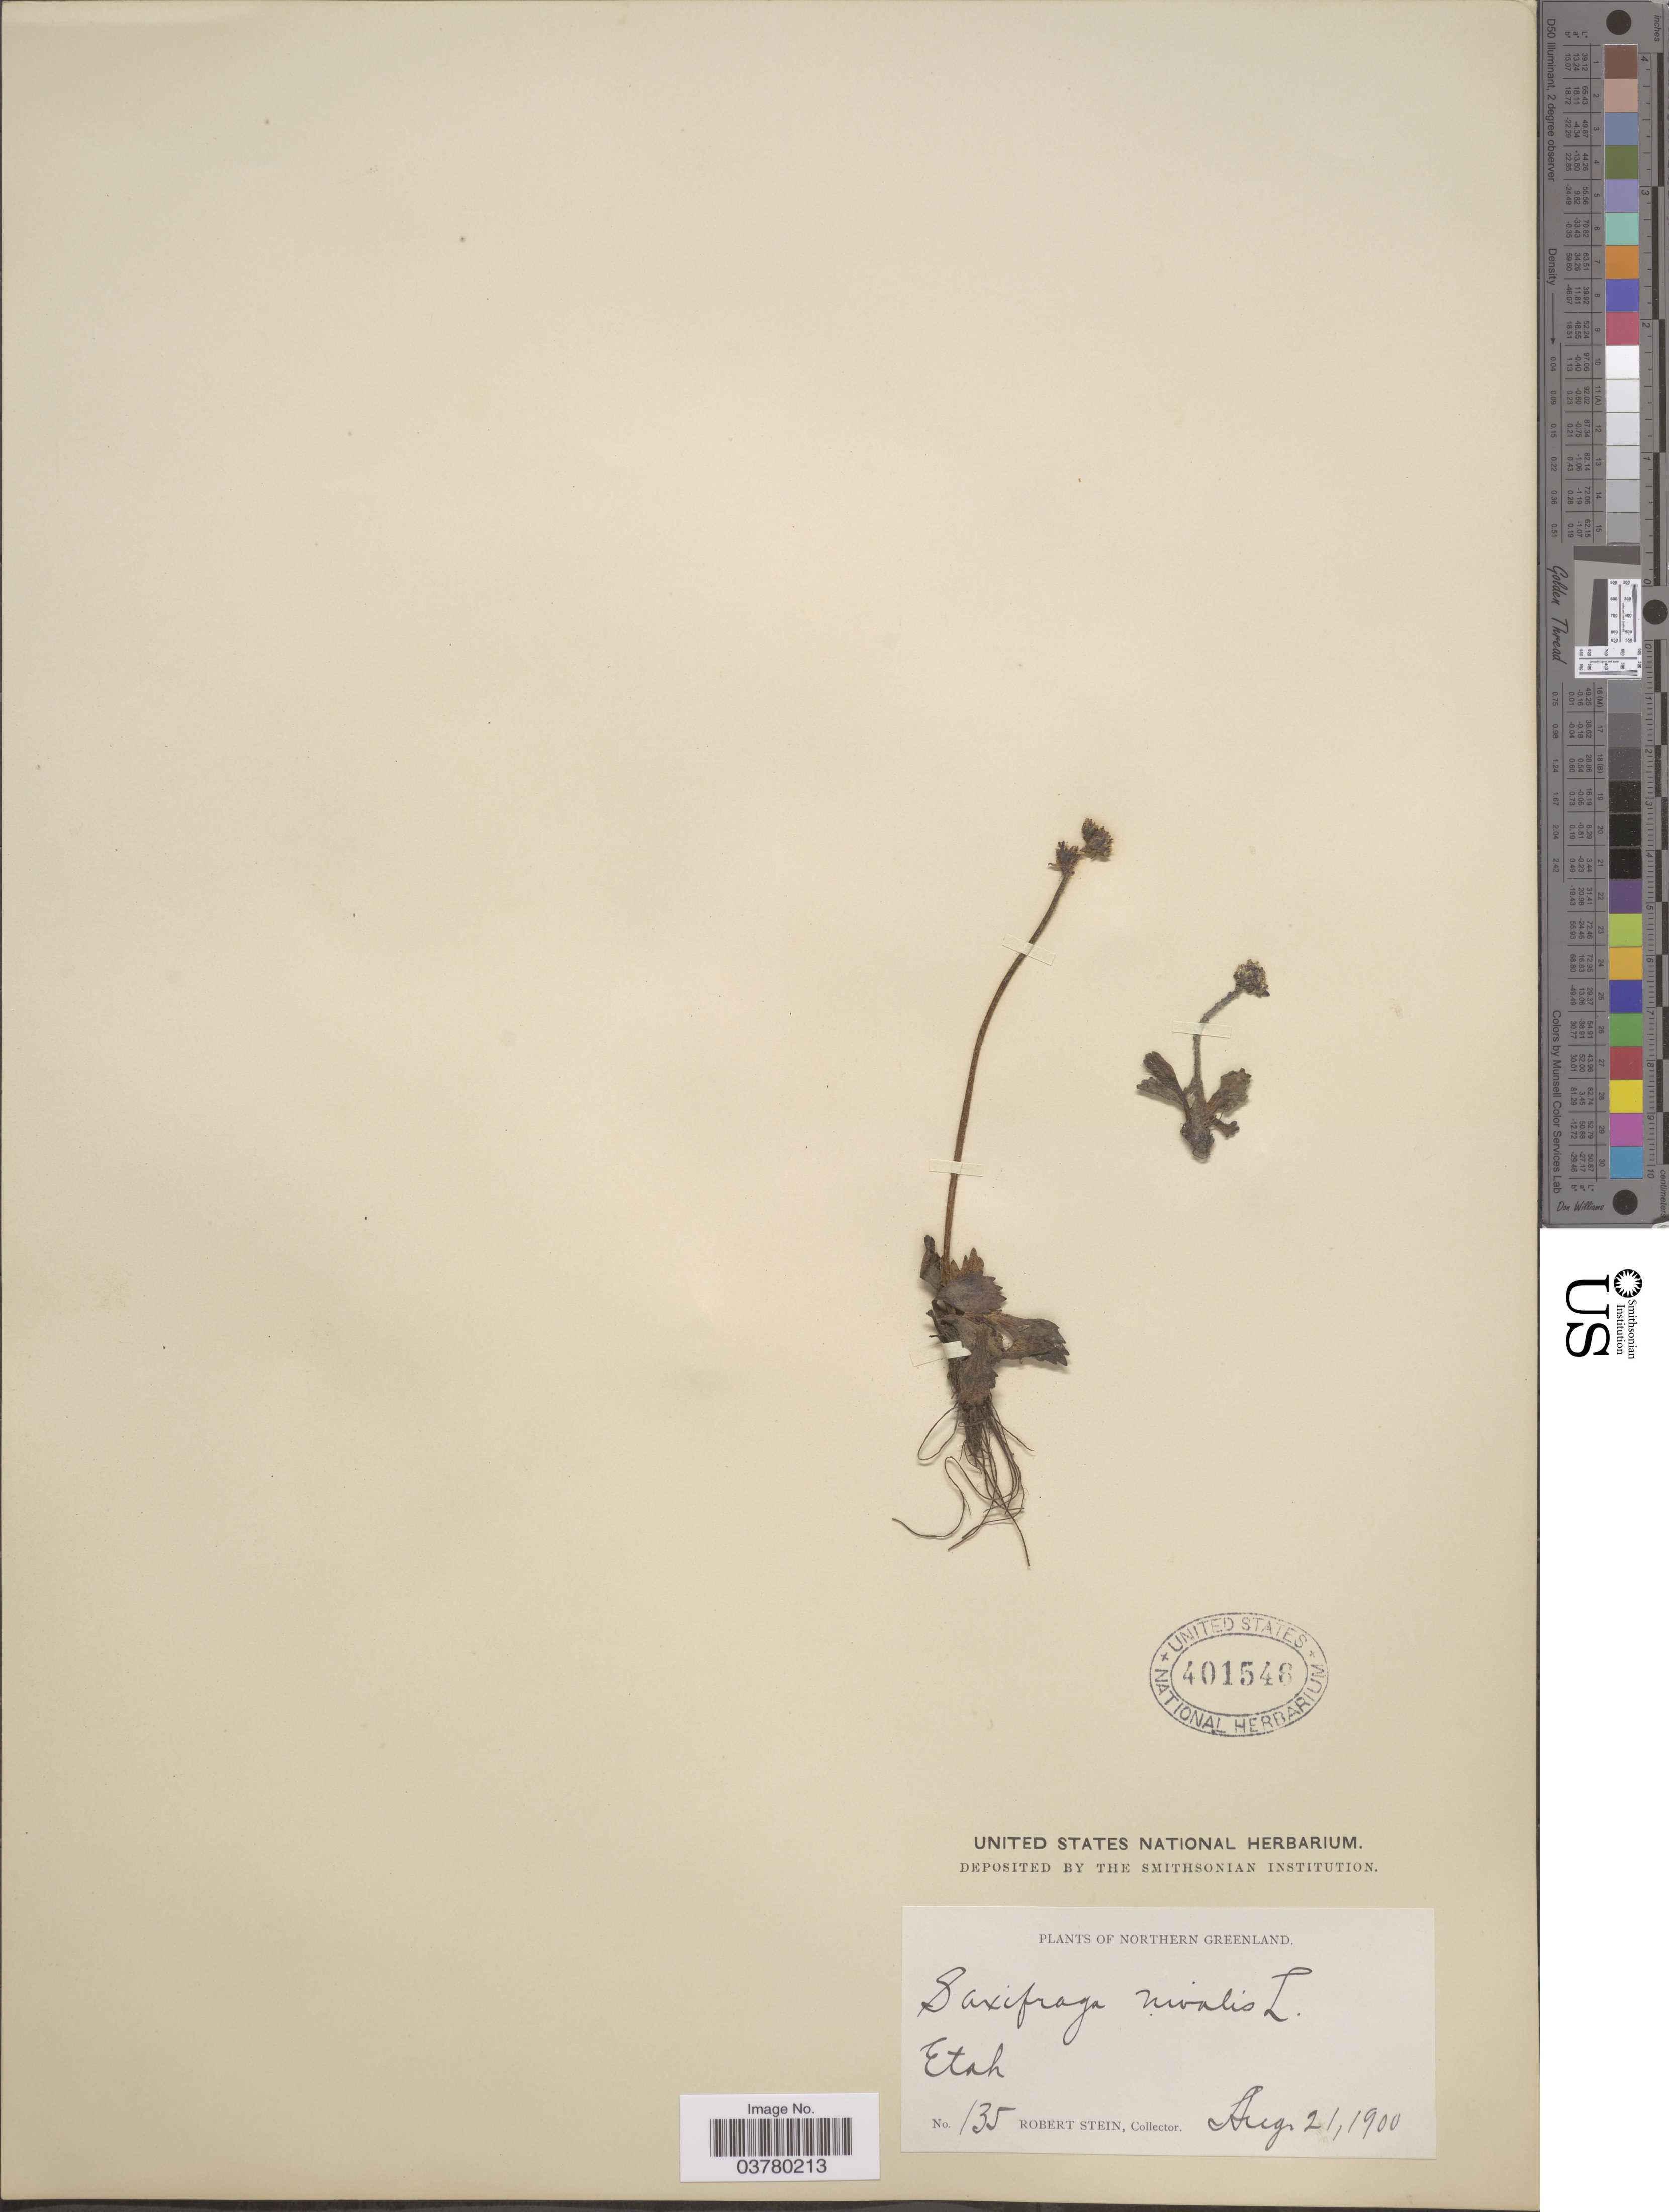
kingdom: Plantae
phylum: Tracheophyta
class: Magnoliopsida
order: Saxifragales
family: Saxifragaceae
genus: Micranthes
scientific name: Micranthes nivalis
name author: (L.) Small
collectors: R. Stein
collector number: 135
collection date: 1900-08-21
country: Greenland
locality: Northern Greenland. Etah.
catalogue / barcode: US 401546